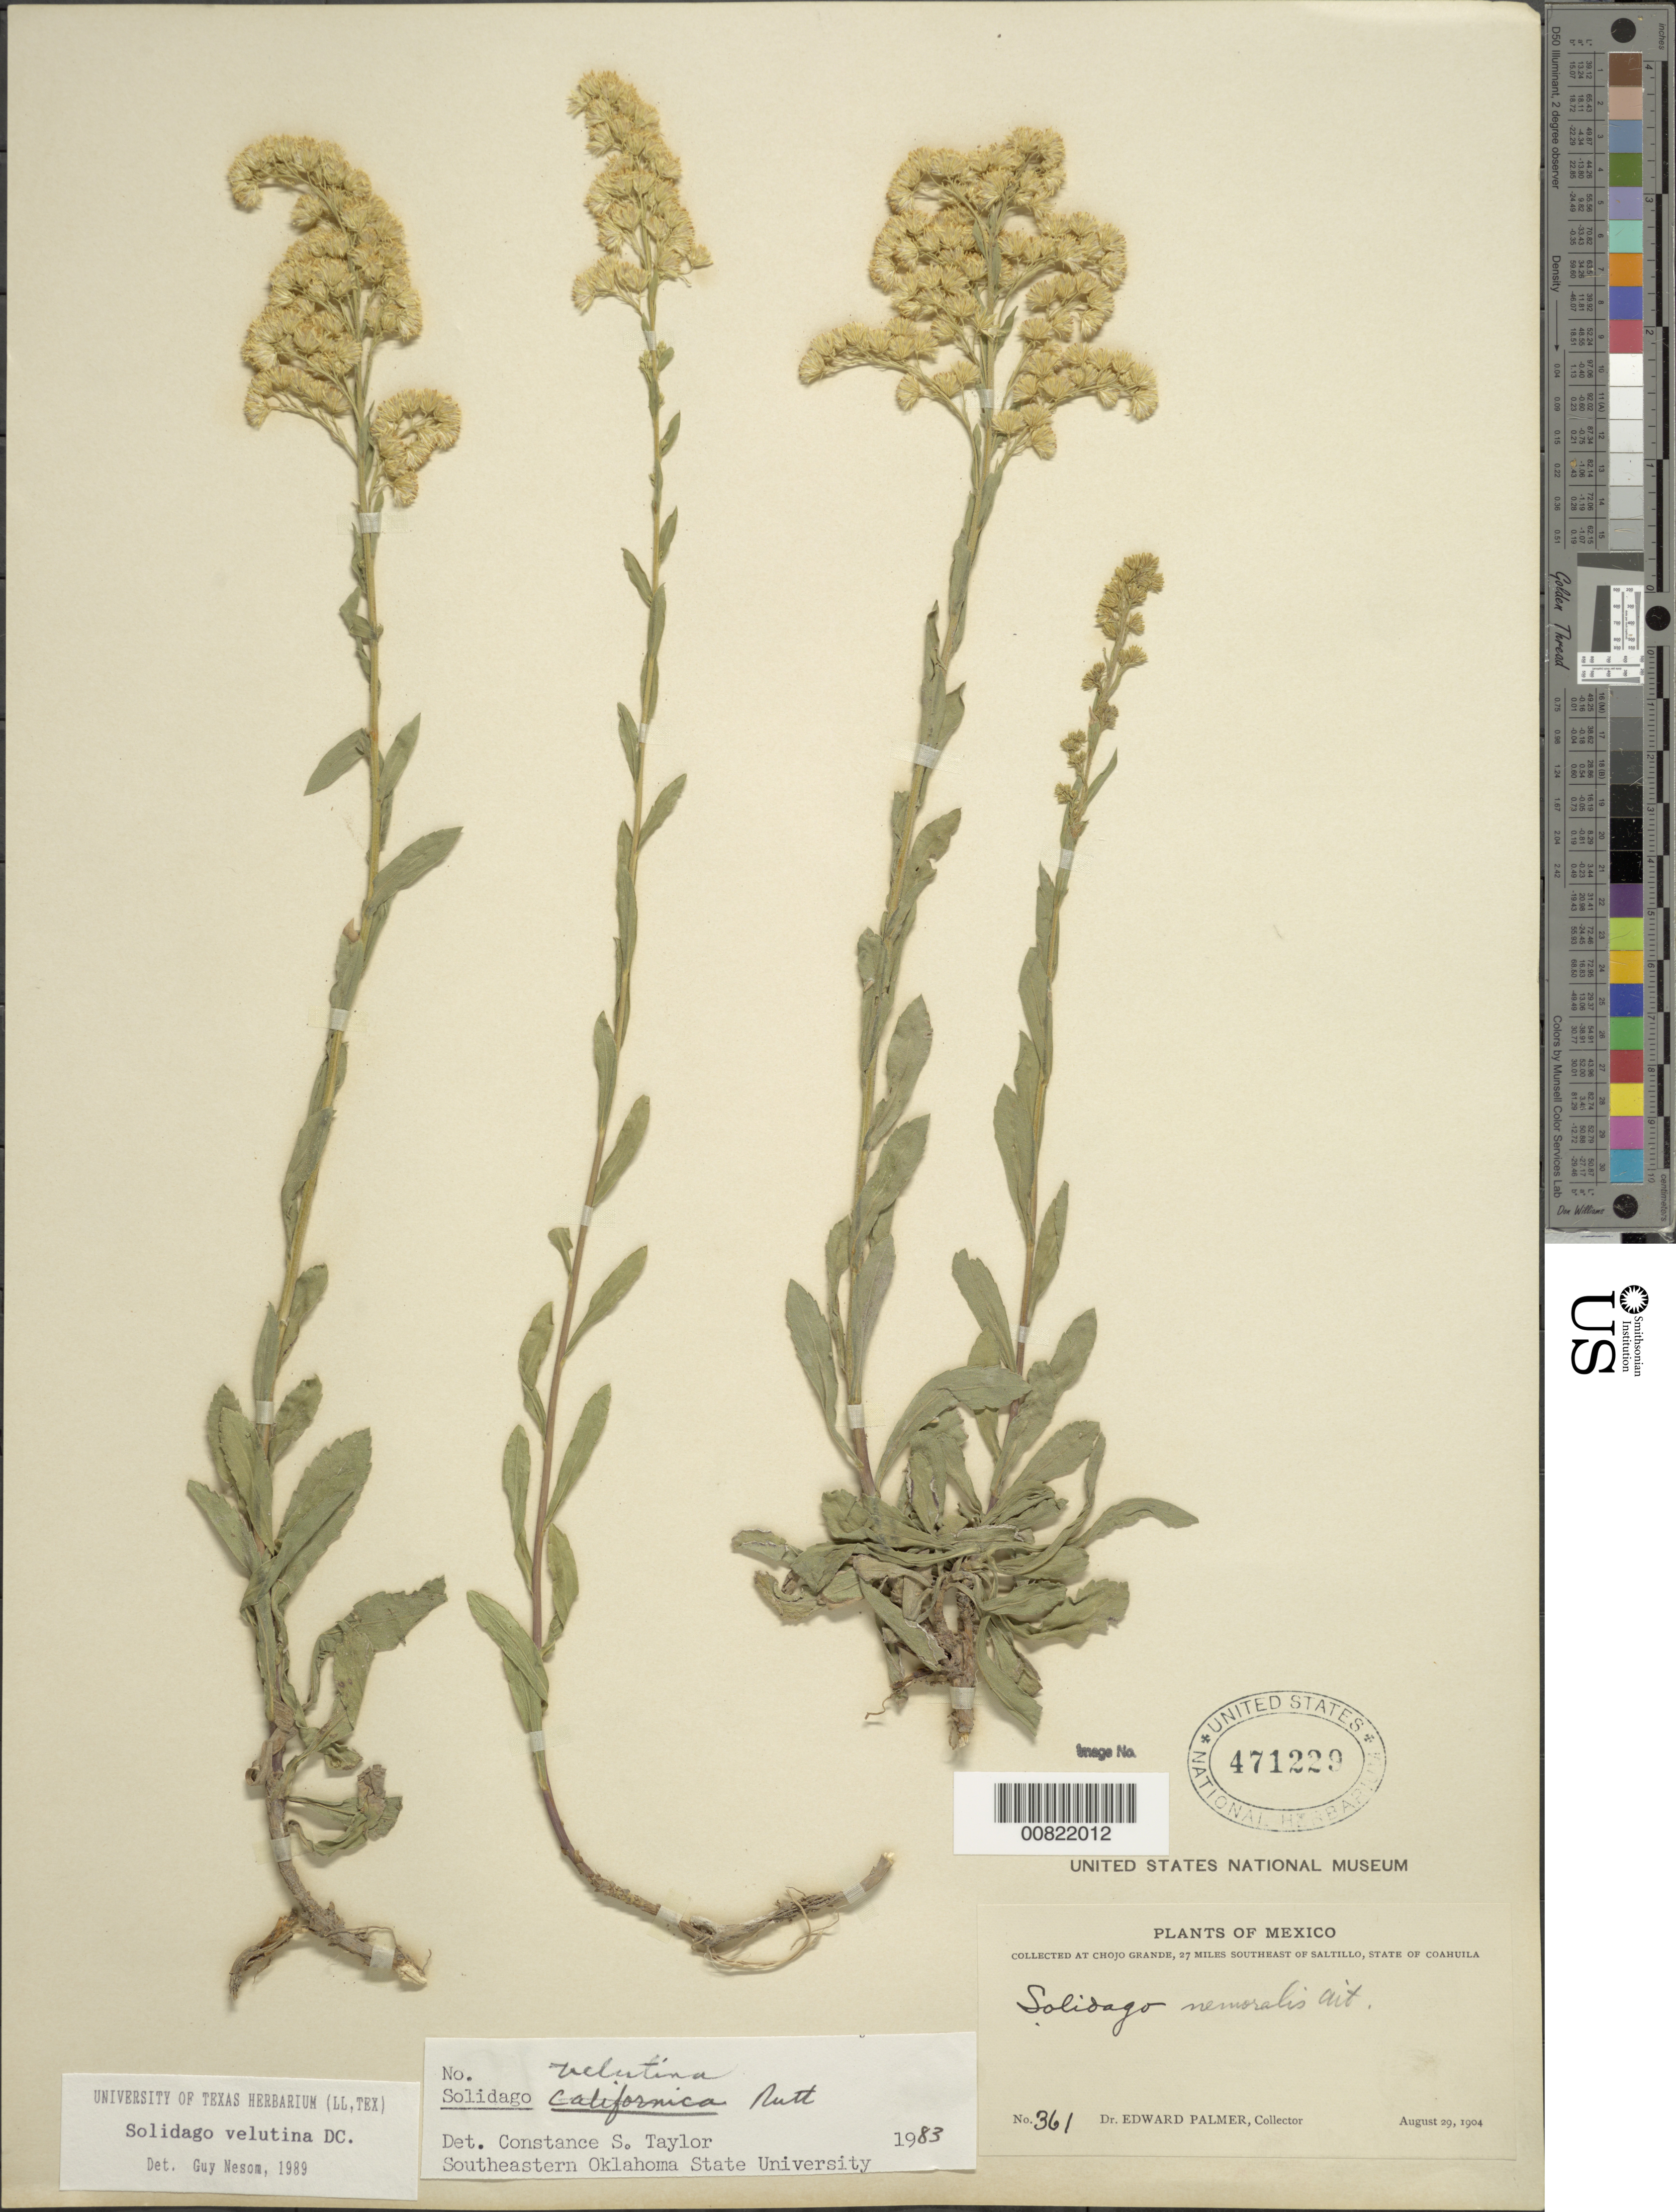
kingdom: Plantae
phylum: Tracheophyta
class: Magnoliopsida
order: Asterales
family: Asteraceae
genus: Solidago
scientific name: Solidago velutina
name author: DC.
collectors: E. Palmer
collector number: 361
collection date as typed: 29 Aug 1904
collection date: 1904-08-29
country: Mexico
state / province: Coahuila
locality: Chojo Grande, 27 miles southeast of Saltillo, Coahuila.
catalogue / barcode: US 471229